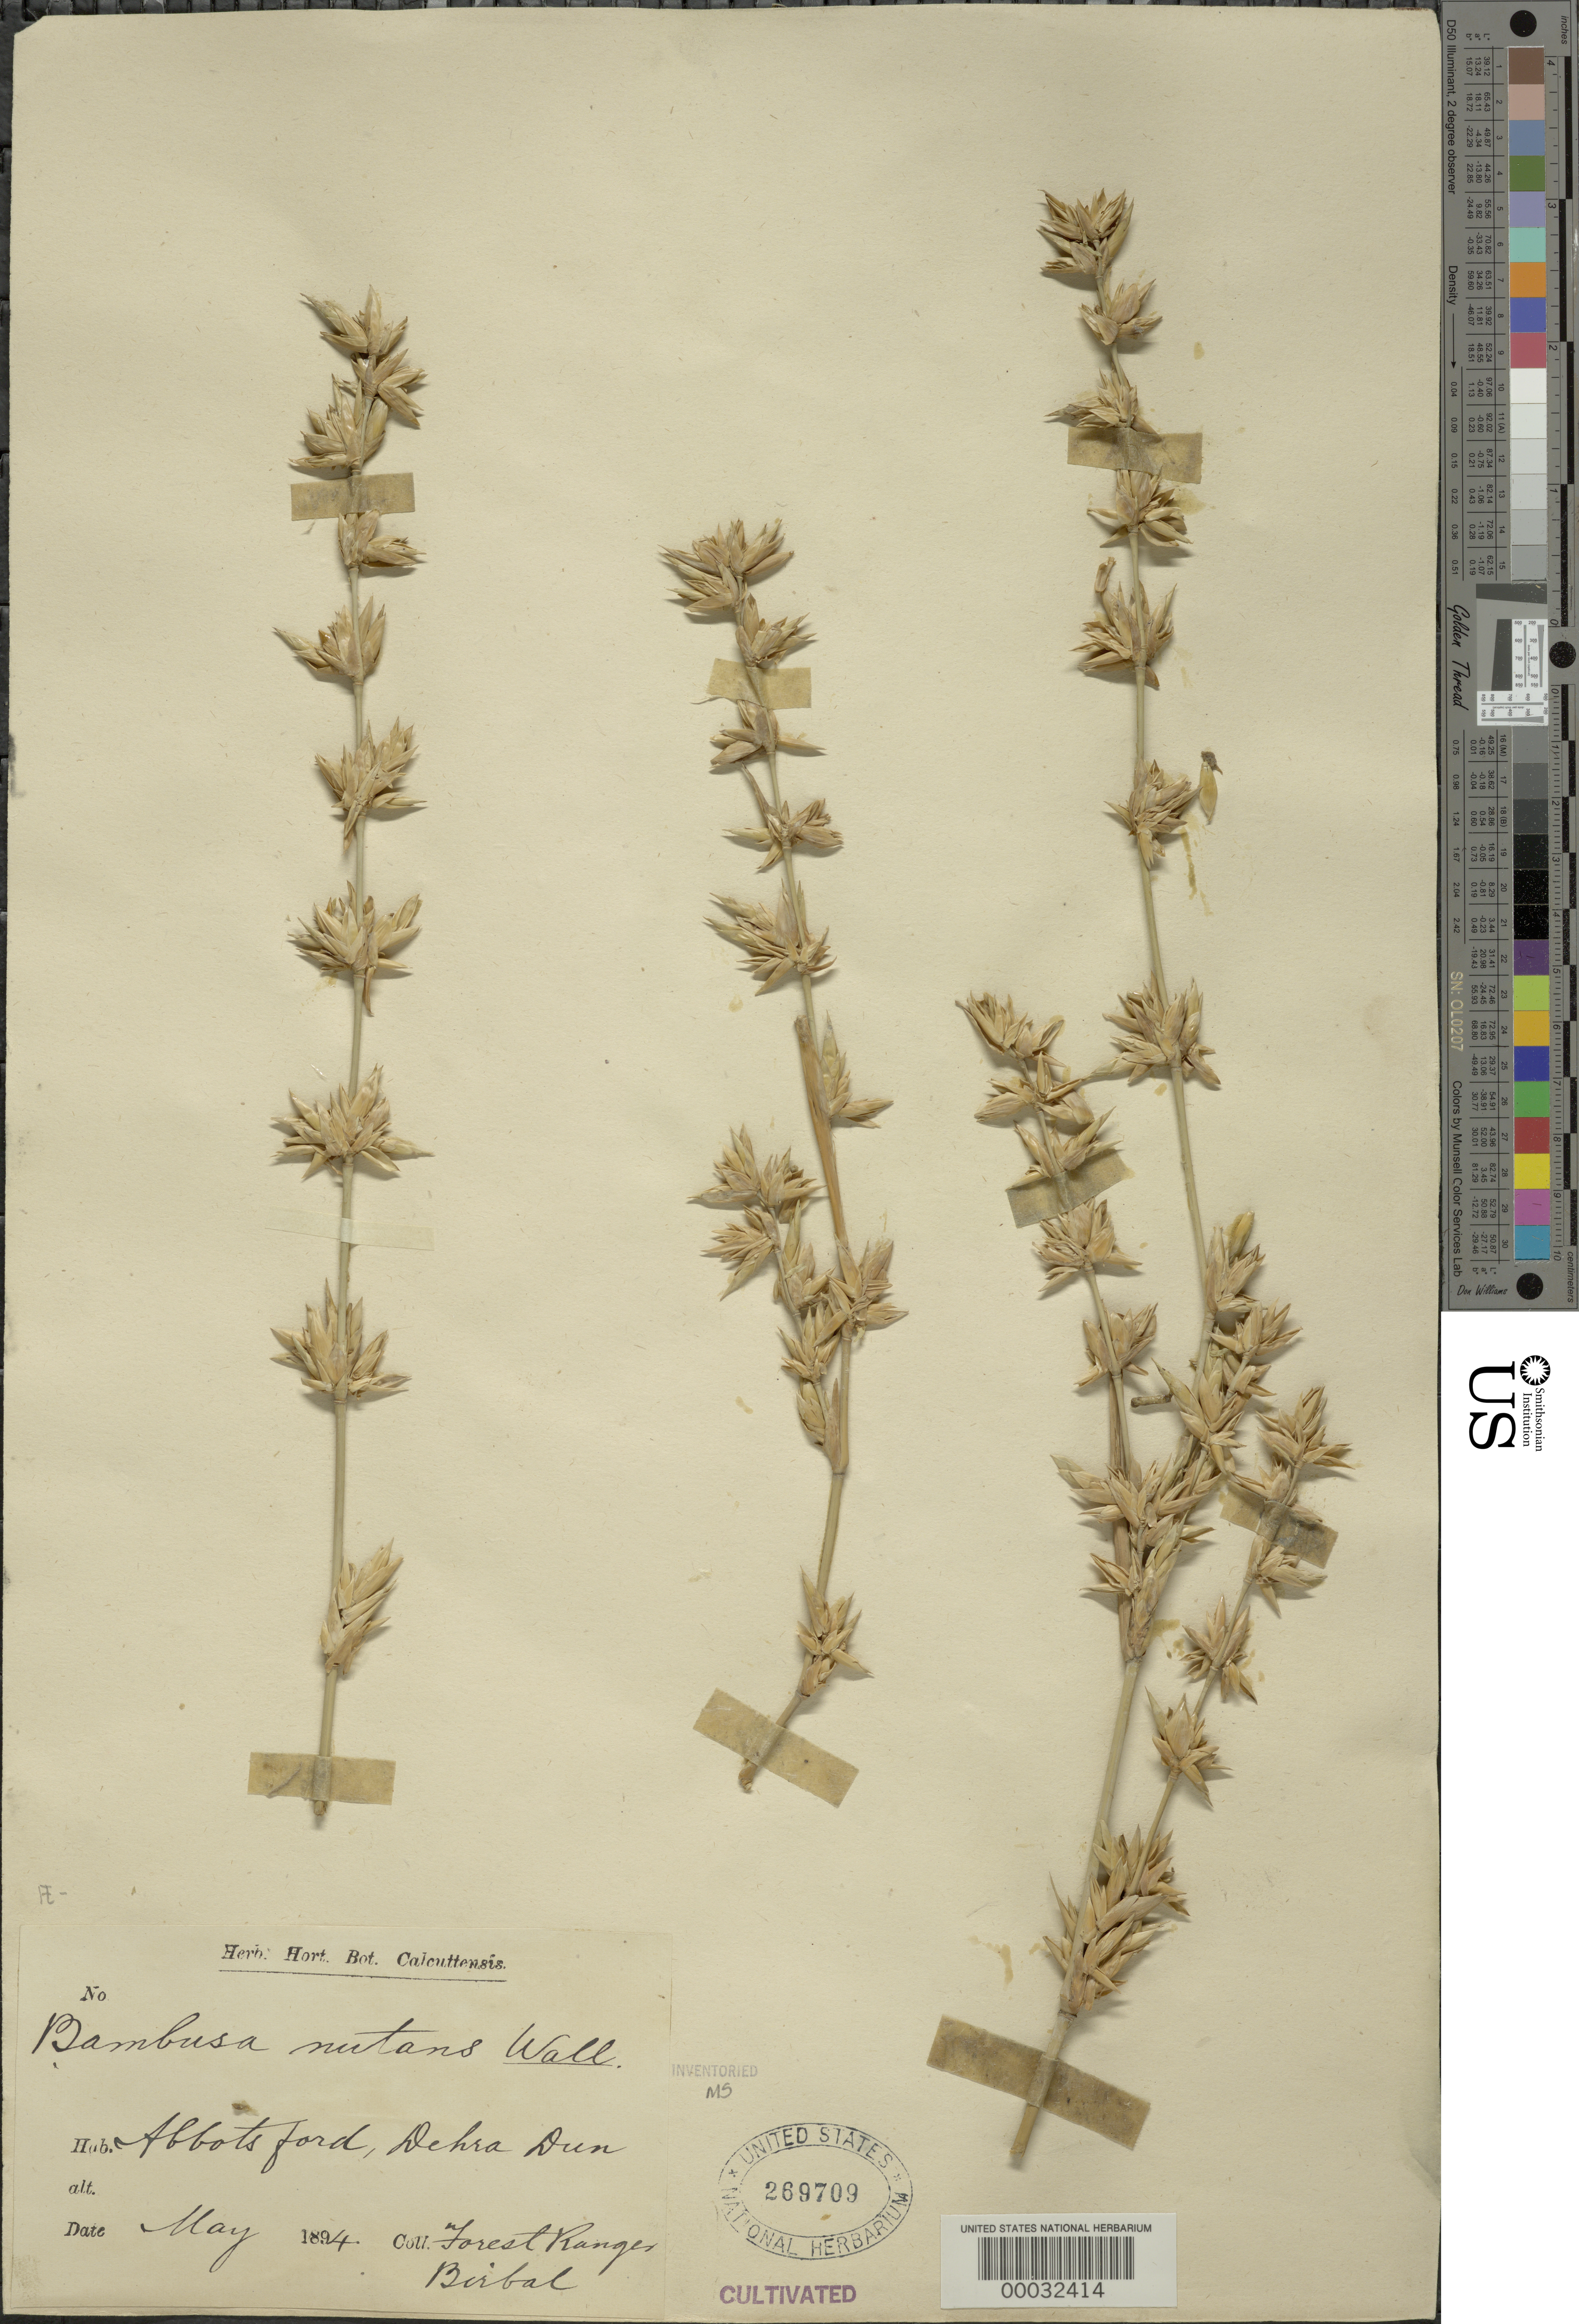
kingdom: Plantae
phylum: Tracheophyta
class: Liliopsida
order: Poales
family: Poaceae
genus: Bambusa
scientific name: Bambusa nutans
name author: Wall. ex Munro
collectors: -. Birbal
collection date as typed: May 1894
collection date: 1894-05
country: India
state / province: Uttar Pradesh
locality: Abbotsford, dehra dun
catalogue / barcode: US 269709